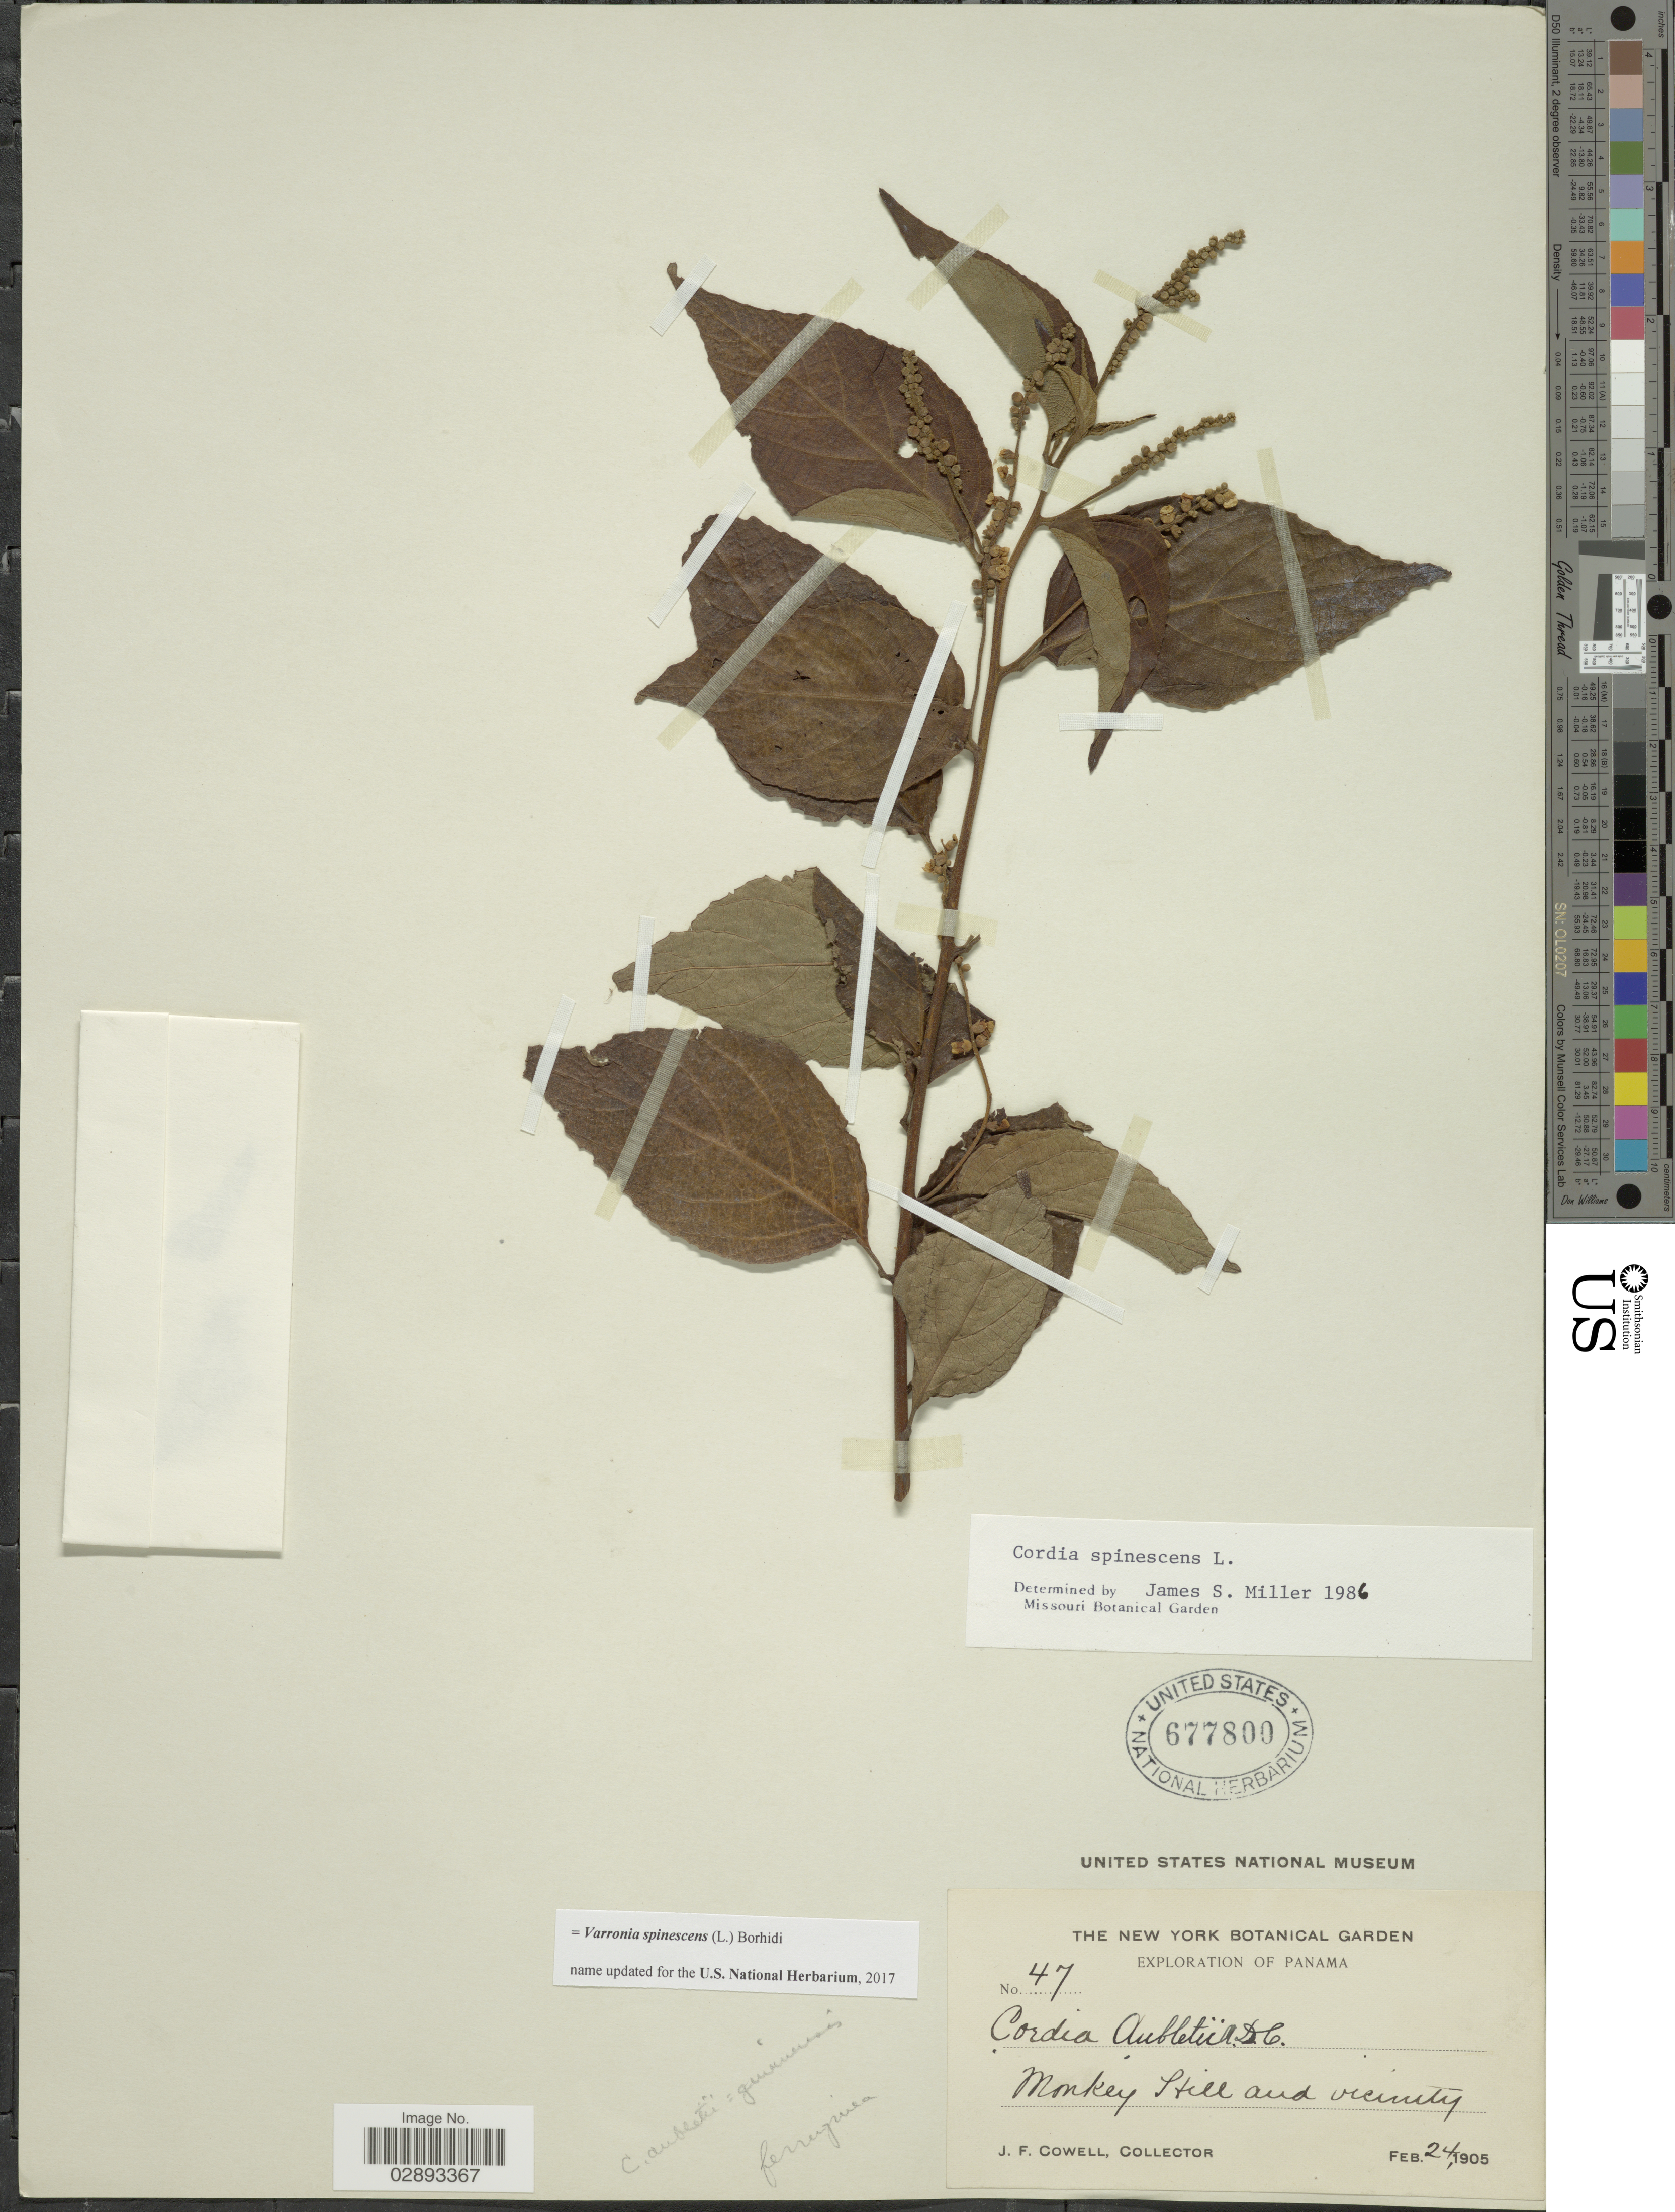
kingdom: Plantae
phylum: Tracheophyta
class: Magnoliopsida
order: Boraginales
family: Cordiaceae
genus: Varronia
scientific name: Varronia spinescens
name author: (L.) Borhidi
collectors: J. F. Cowell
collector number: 47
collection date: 1905-02-24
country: Panama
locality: Monkey Hill and vicinity.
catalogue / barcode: US 677800